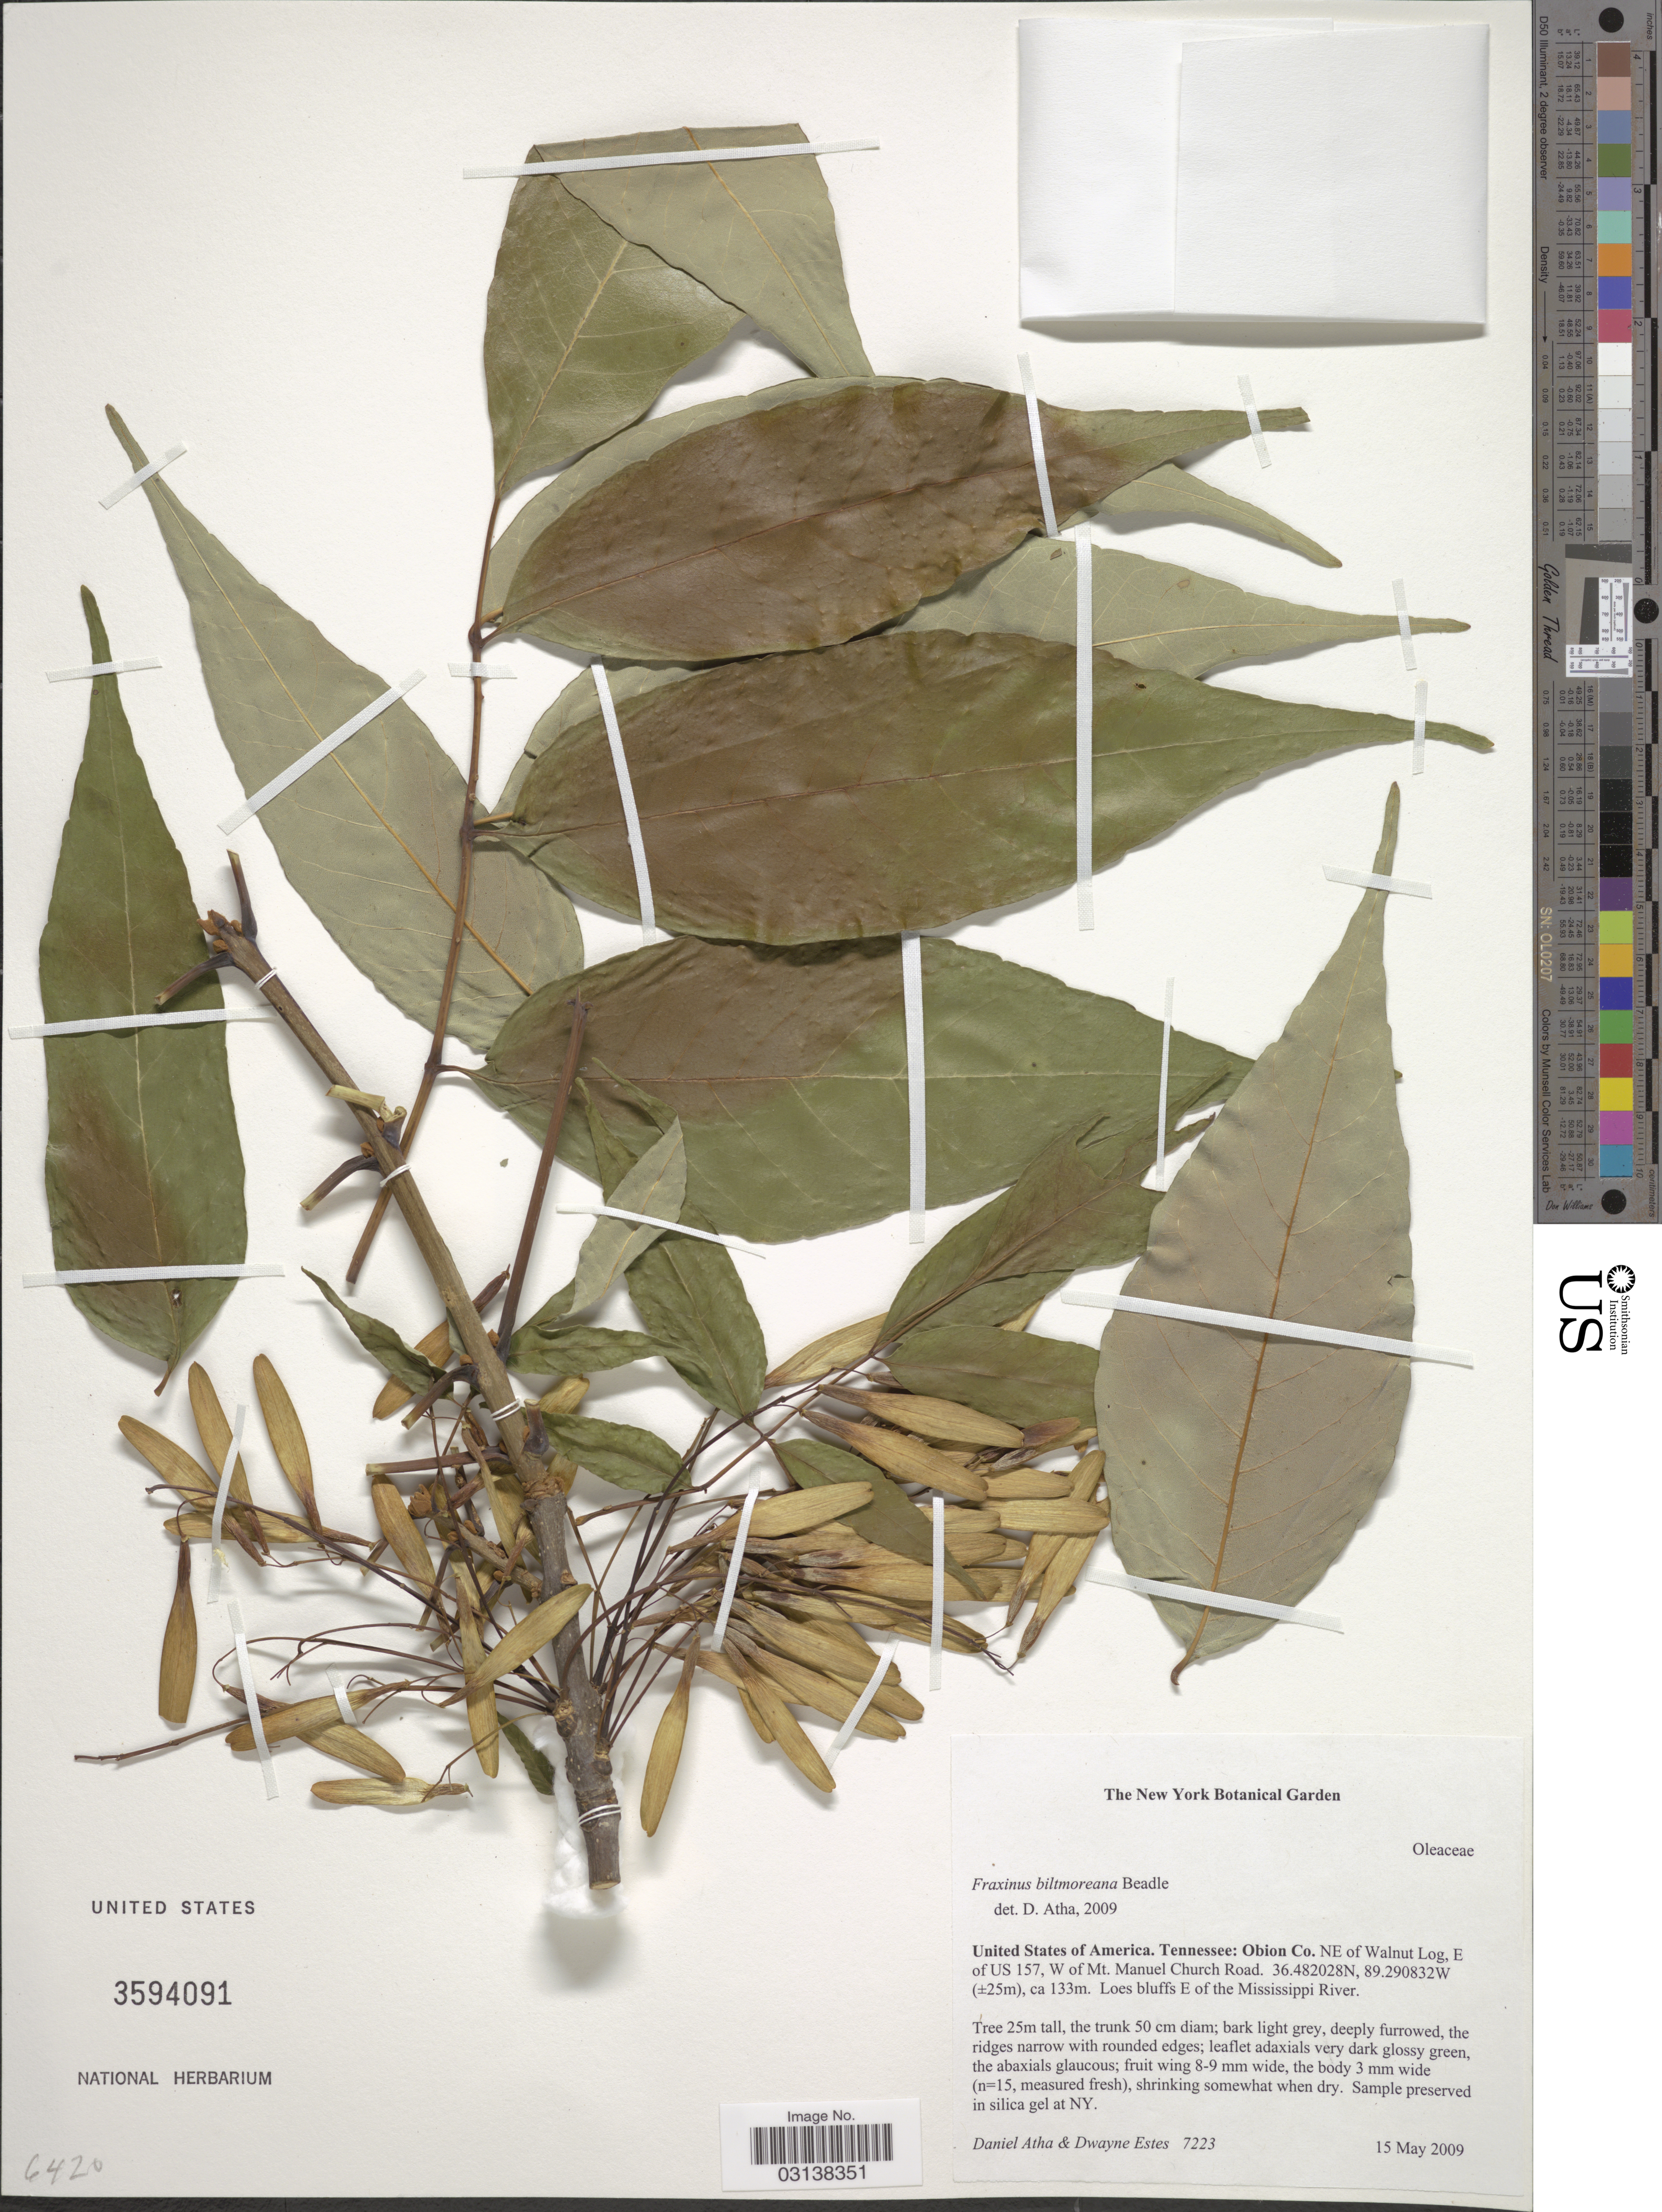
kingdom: Plantae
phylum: Tracheophyta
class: Magnoliopsida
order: Lamiales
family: Oleaceae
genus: Fraxinus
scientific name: Fraxinus americana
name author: L.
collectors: D. Atha & D. Estes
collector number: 7223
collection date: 2009-05-15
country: United States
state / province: Tennessee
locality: Obion Co. NE of Walnut Log, E of US 157, W of Mt. Manuel Church Road. Loes bluffs E of Mississippi River.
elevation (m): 133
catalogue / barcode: US 3594091